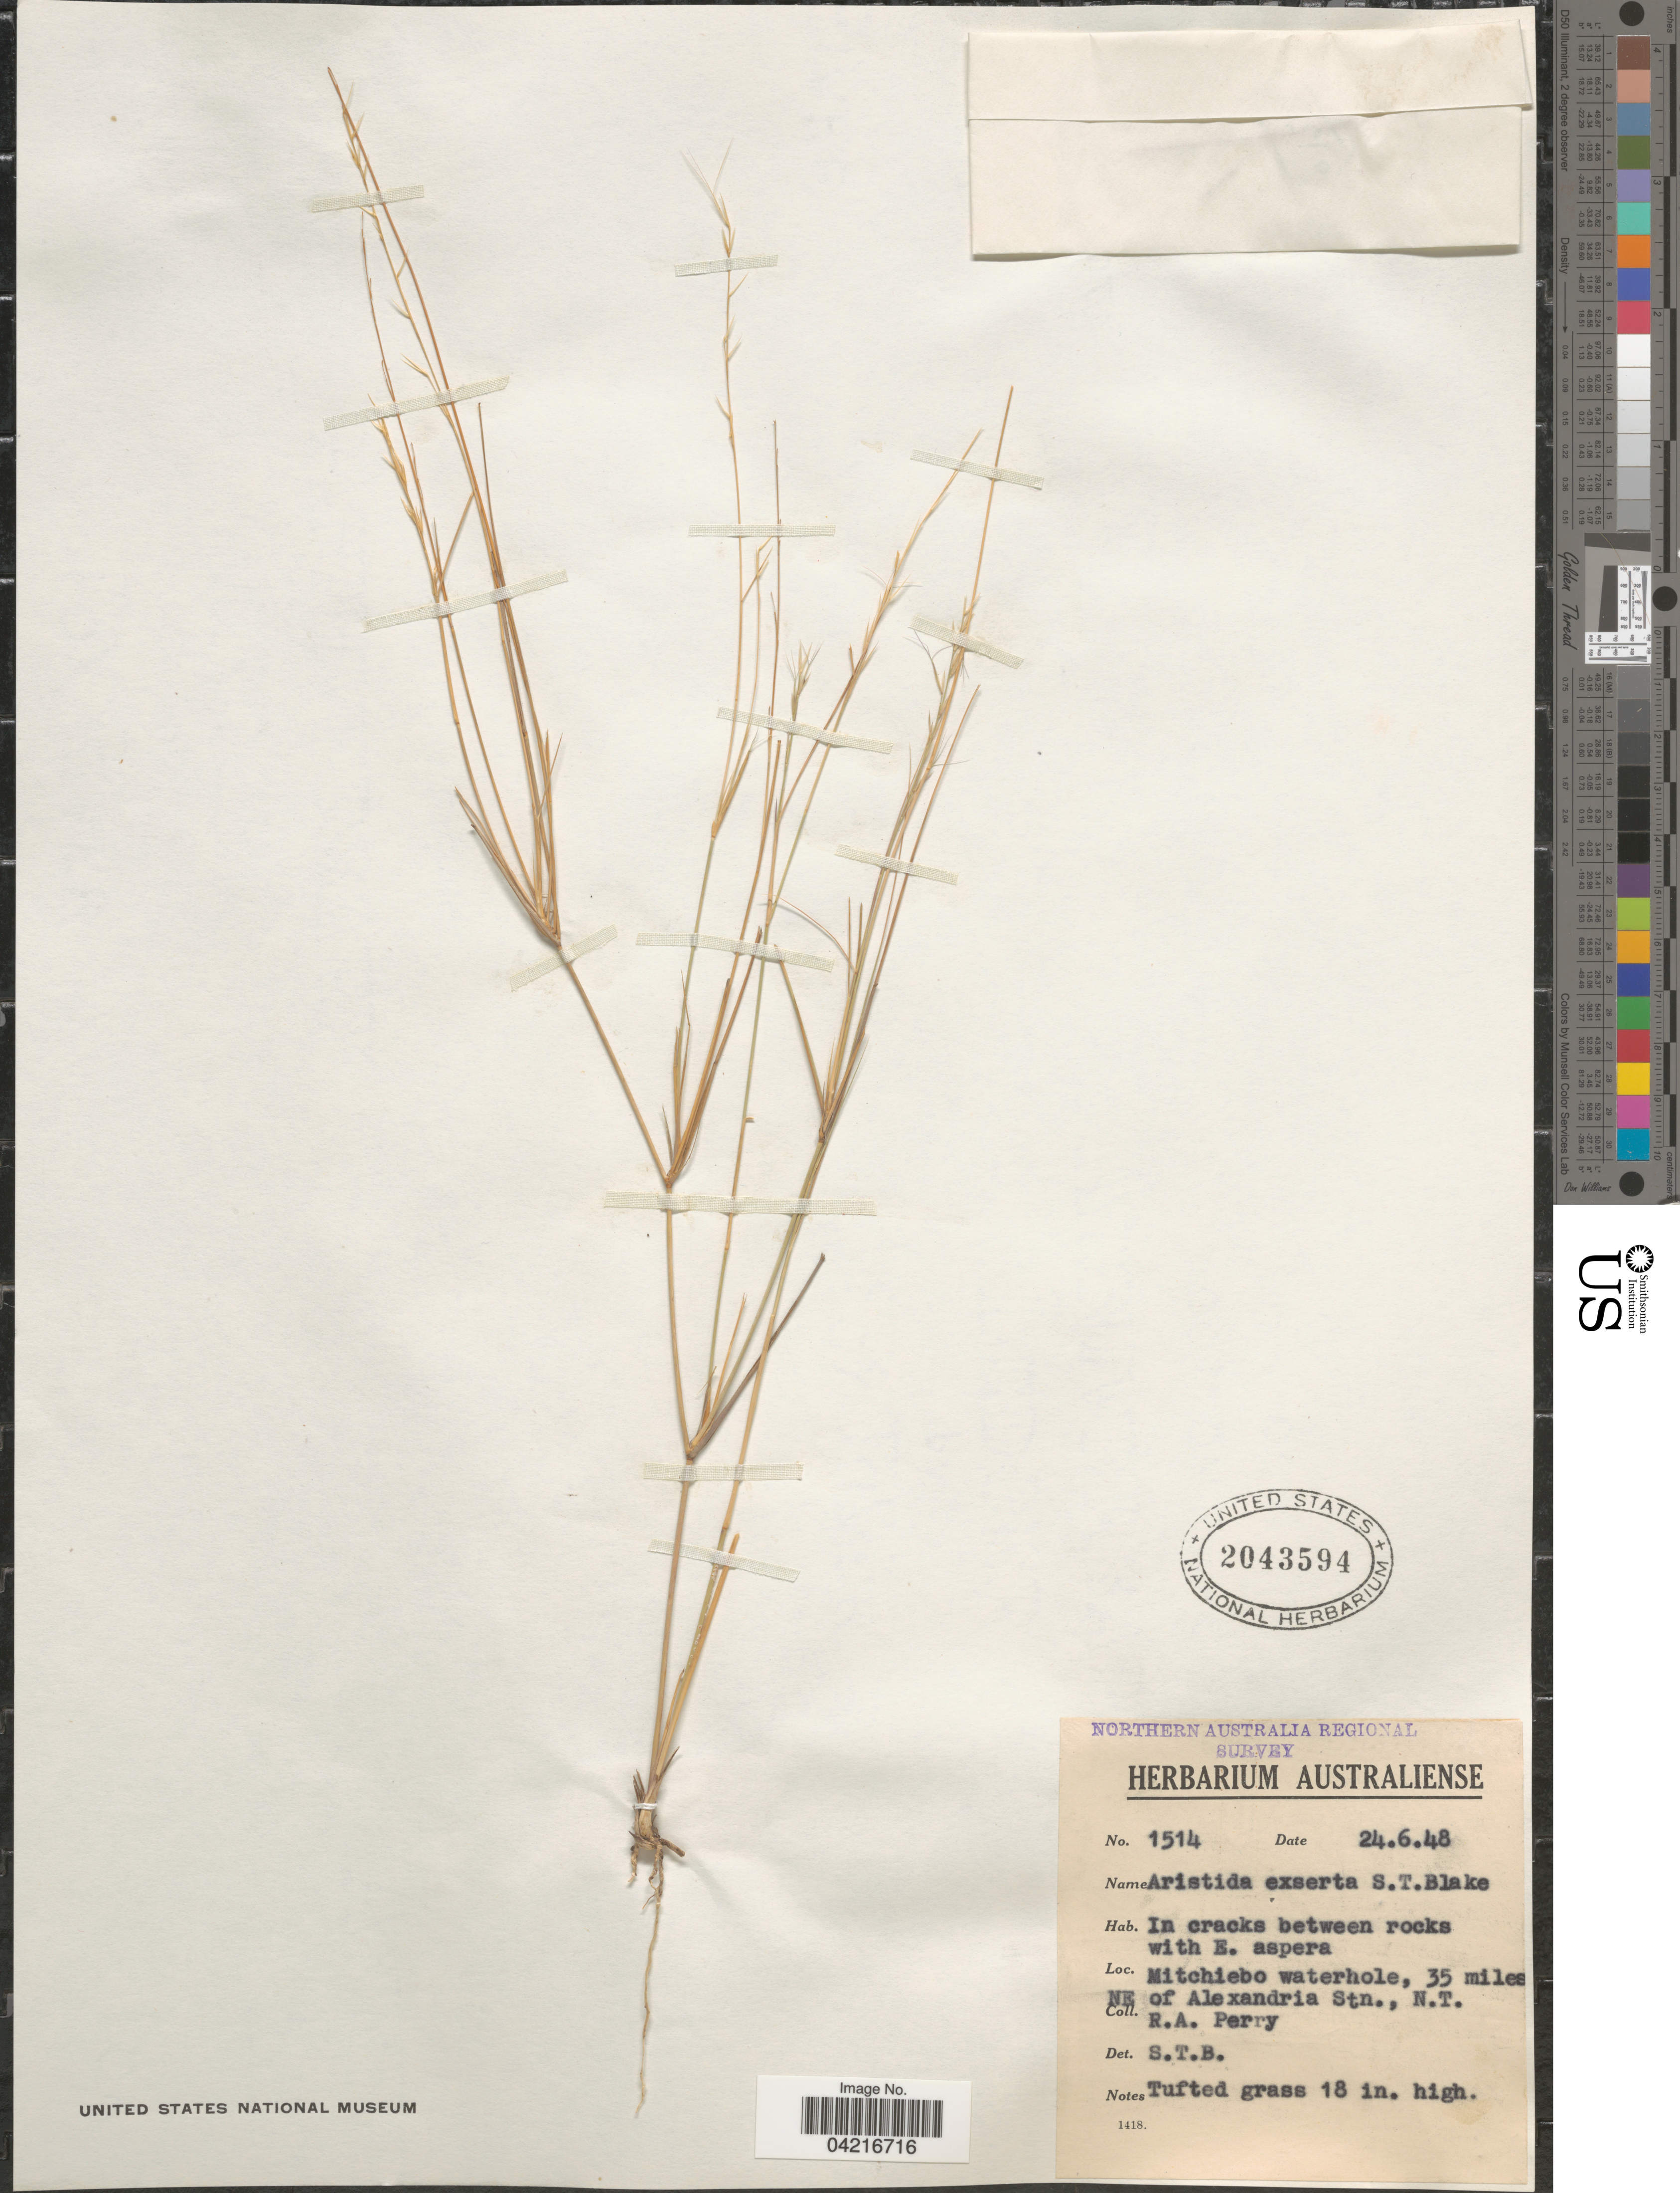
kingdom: Plantae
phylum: Tracheophyta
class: Liliopsida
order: Poales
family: Poaceae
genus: Aristida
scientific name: Aristida exserta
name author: S.T. Blake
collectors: Perry, R. A.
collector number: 1514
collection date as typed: Transcribed d/m/y: 24/6/48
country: Australia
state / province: Northern Territory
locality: Northern Australia Regional Survey. Mitchiebo waterhole, 35 miles NE of Alexandria Stn., N.T.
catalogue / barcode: US 2043594